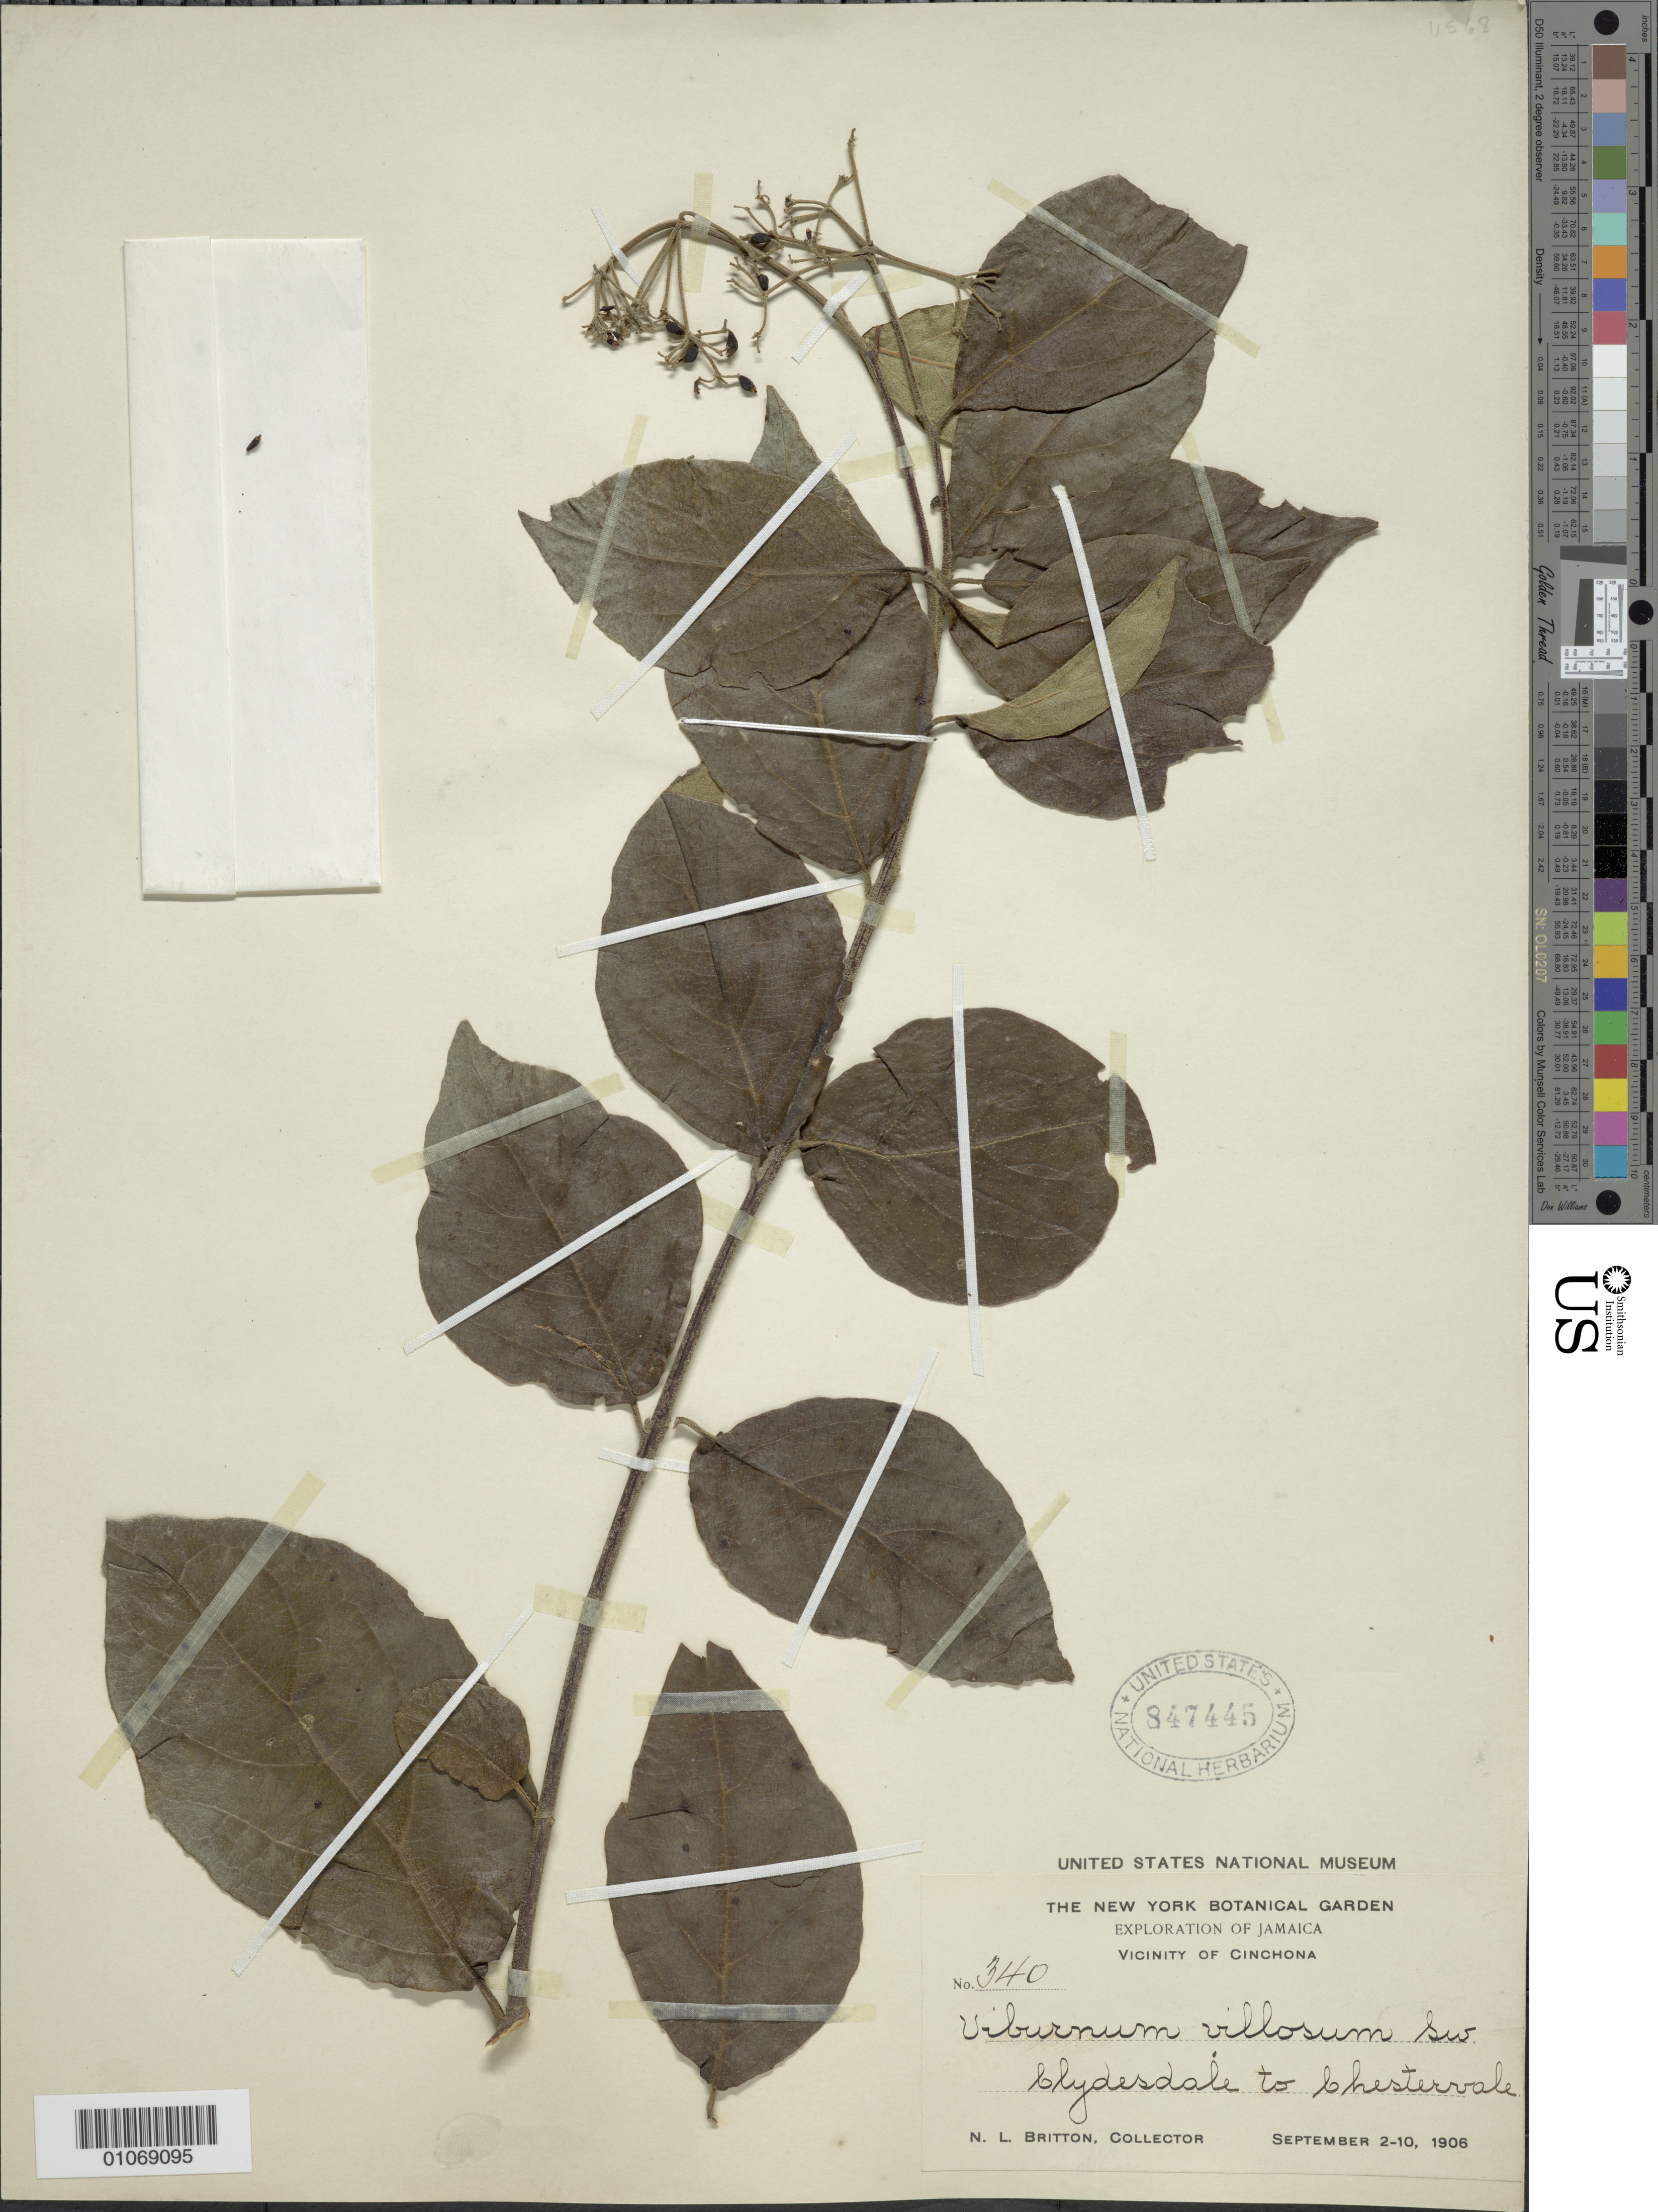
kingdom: Plantae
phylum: Tracheophyta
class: Magnoliopsida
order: Dipsacales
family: Viburnaceae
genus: Viburnum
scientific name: Viburnum villosum var. glabrescens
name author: Griseb.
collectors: N. Britton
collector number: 340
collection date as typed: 02 Sep 1906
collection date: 1906-09-02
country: Jamaica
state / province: Saint Andrew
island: Jamaica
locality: Clydesdale to Chestervale, vicinity of Cinchona.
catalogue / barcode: US 848445